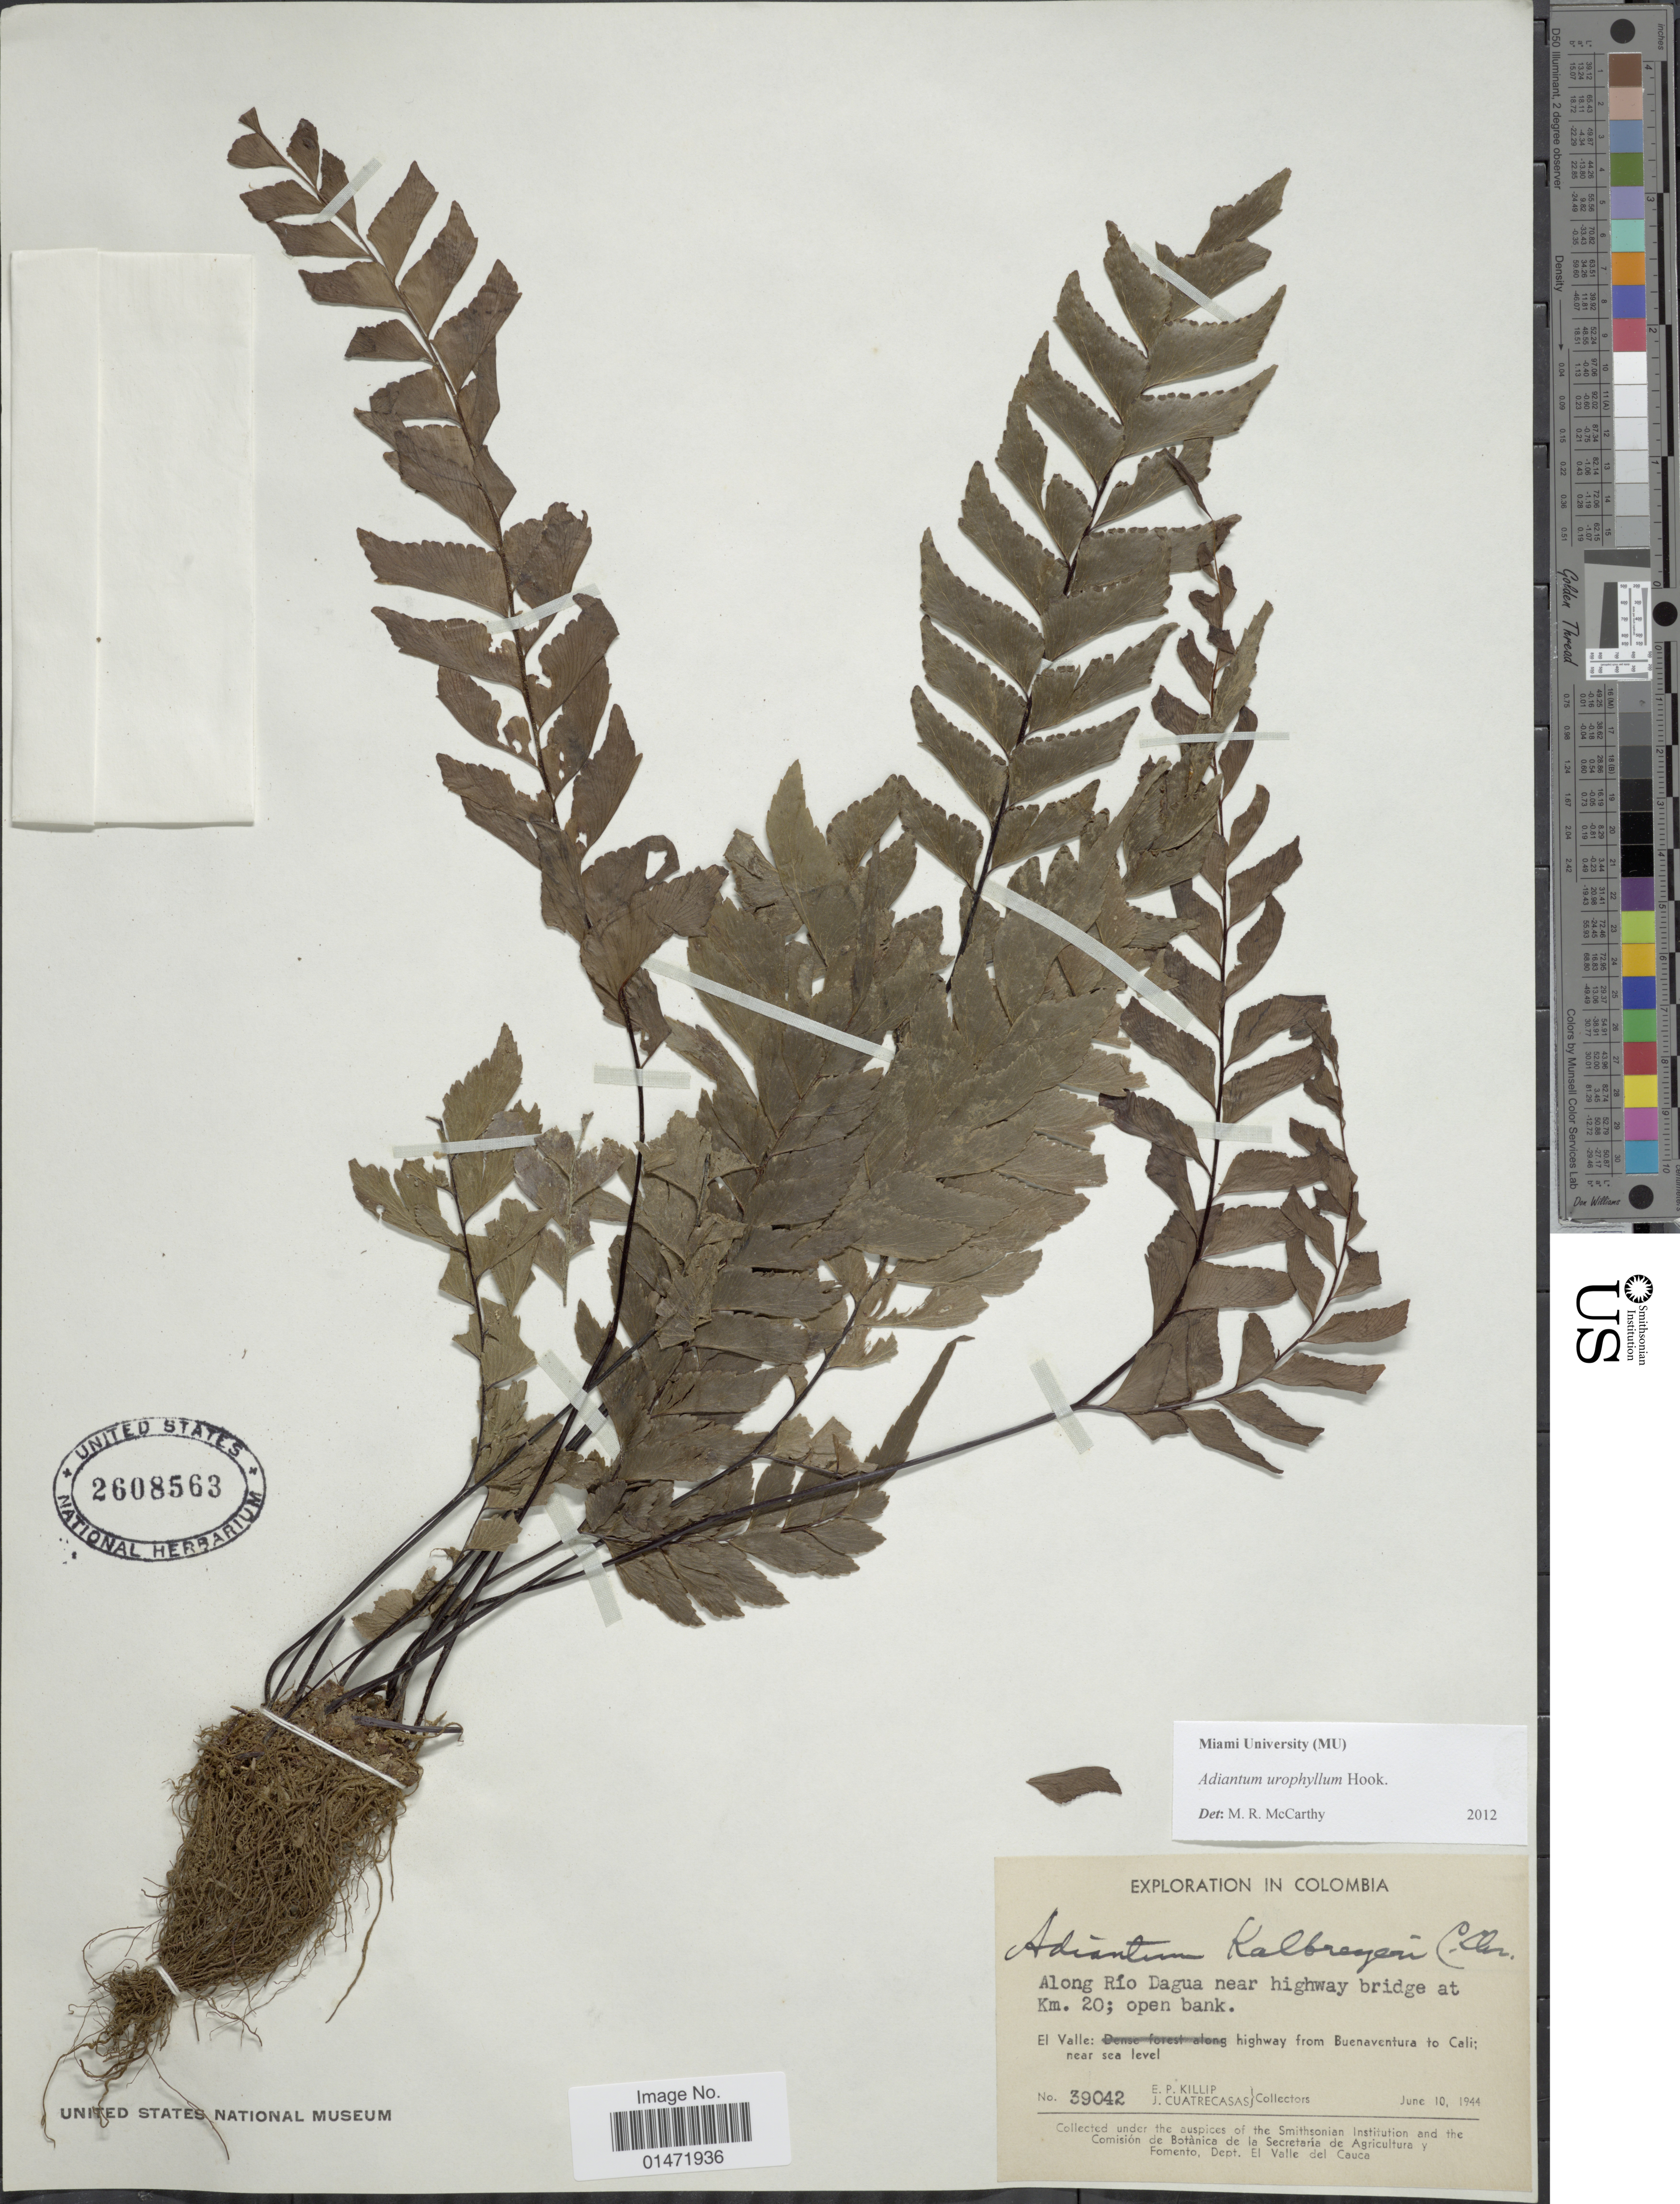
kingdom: Plantae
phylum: Tracheophyta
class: Polypodiopsida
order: Polypodiales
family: Pteridaceae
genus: Adiantum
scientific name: Adiantum urophyllum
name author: Hook.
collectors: E. P. Killip & J. Cuatrecasas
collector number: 39042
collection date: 1944-06-10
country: Colombia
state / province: Valle del Cauca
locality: Along Río Dagua near highway bridge at Km. 20. El Valle: highway from Buenaventura to Cali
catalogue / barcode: US 2608563